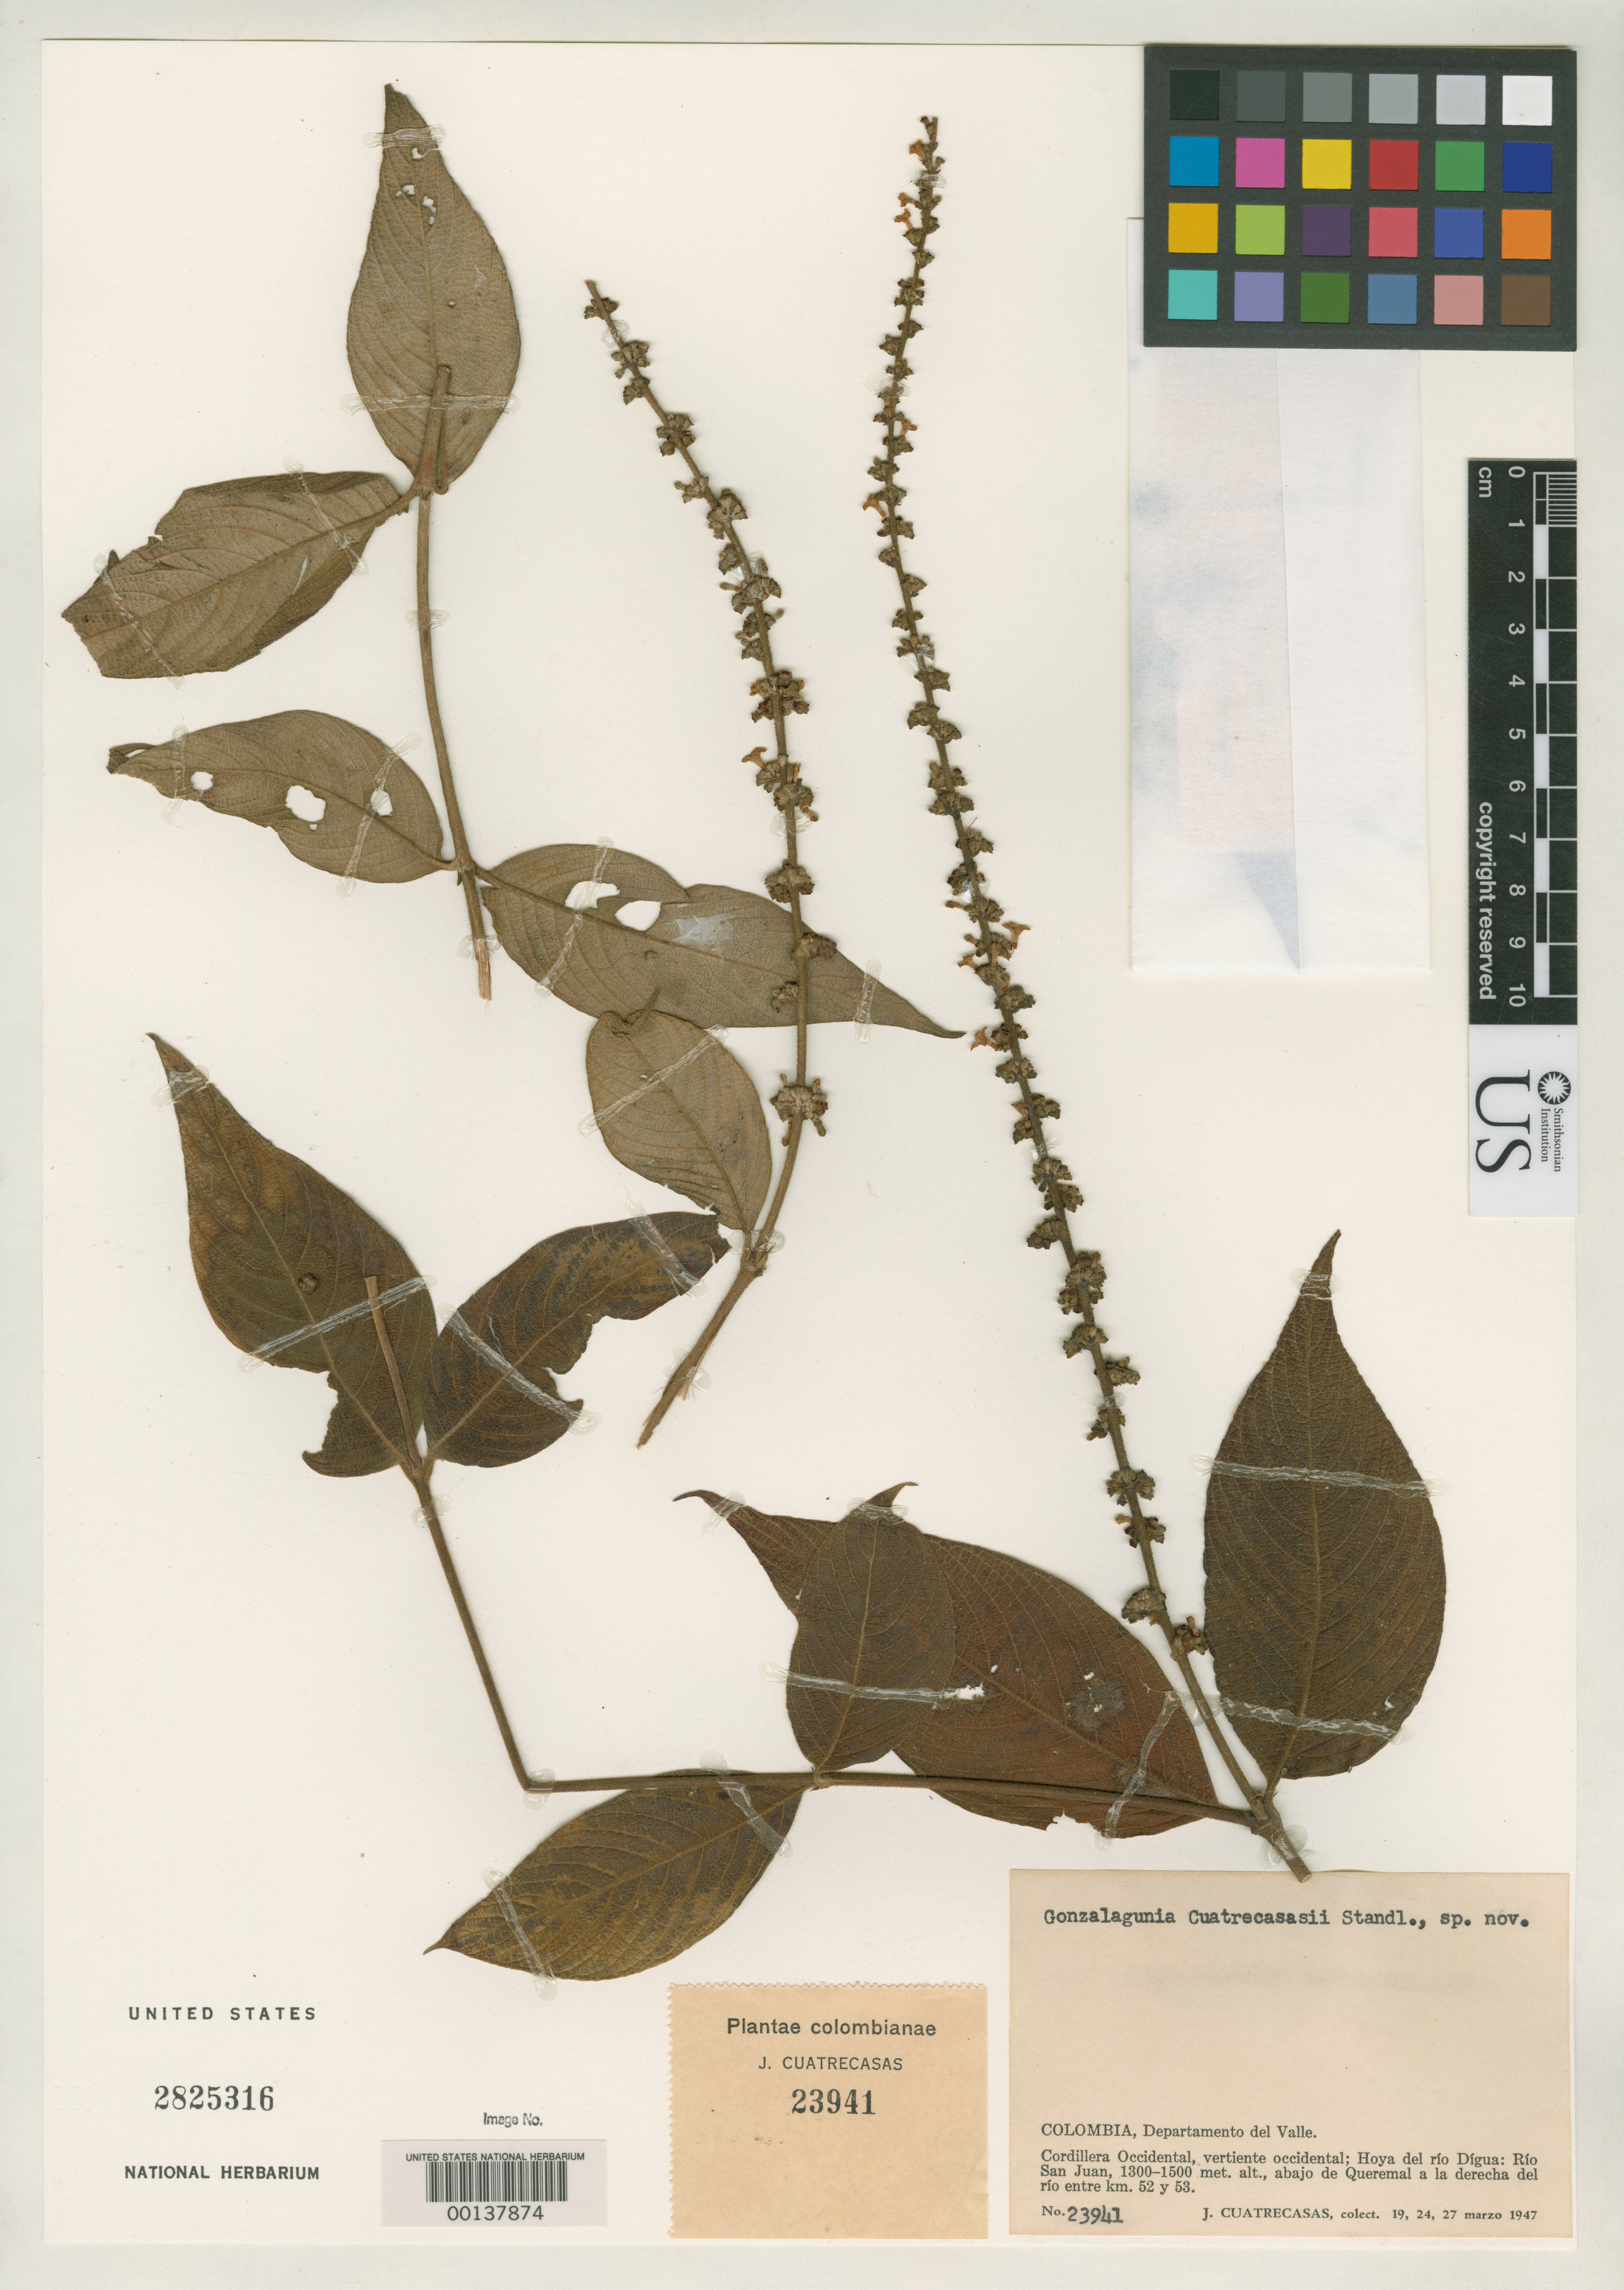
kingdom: Plantae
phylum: Tracheophyta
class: Magnoliopsida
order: Gentianales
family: Rubiaceae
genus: Gonzalagunia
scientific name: Gonzalagunia cuatrecasasii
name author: Standl. ex Steyerm.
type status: Isotype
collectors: J. Cuatrecasas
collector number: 23941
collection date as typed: Mar 1947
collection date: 1947-03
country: Colombia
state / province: Valle del Cauca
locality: Hoya del Rio Digua, Rio San Juan.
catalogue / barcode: US 2825316